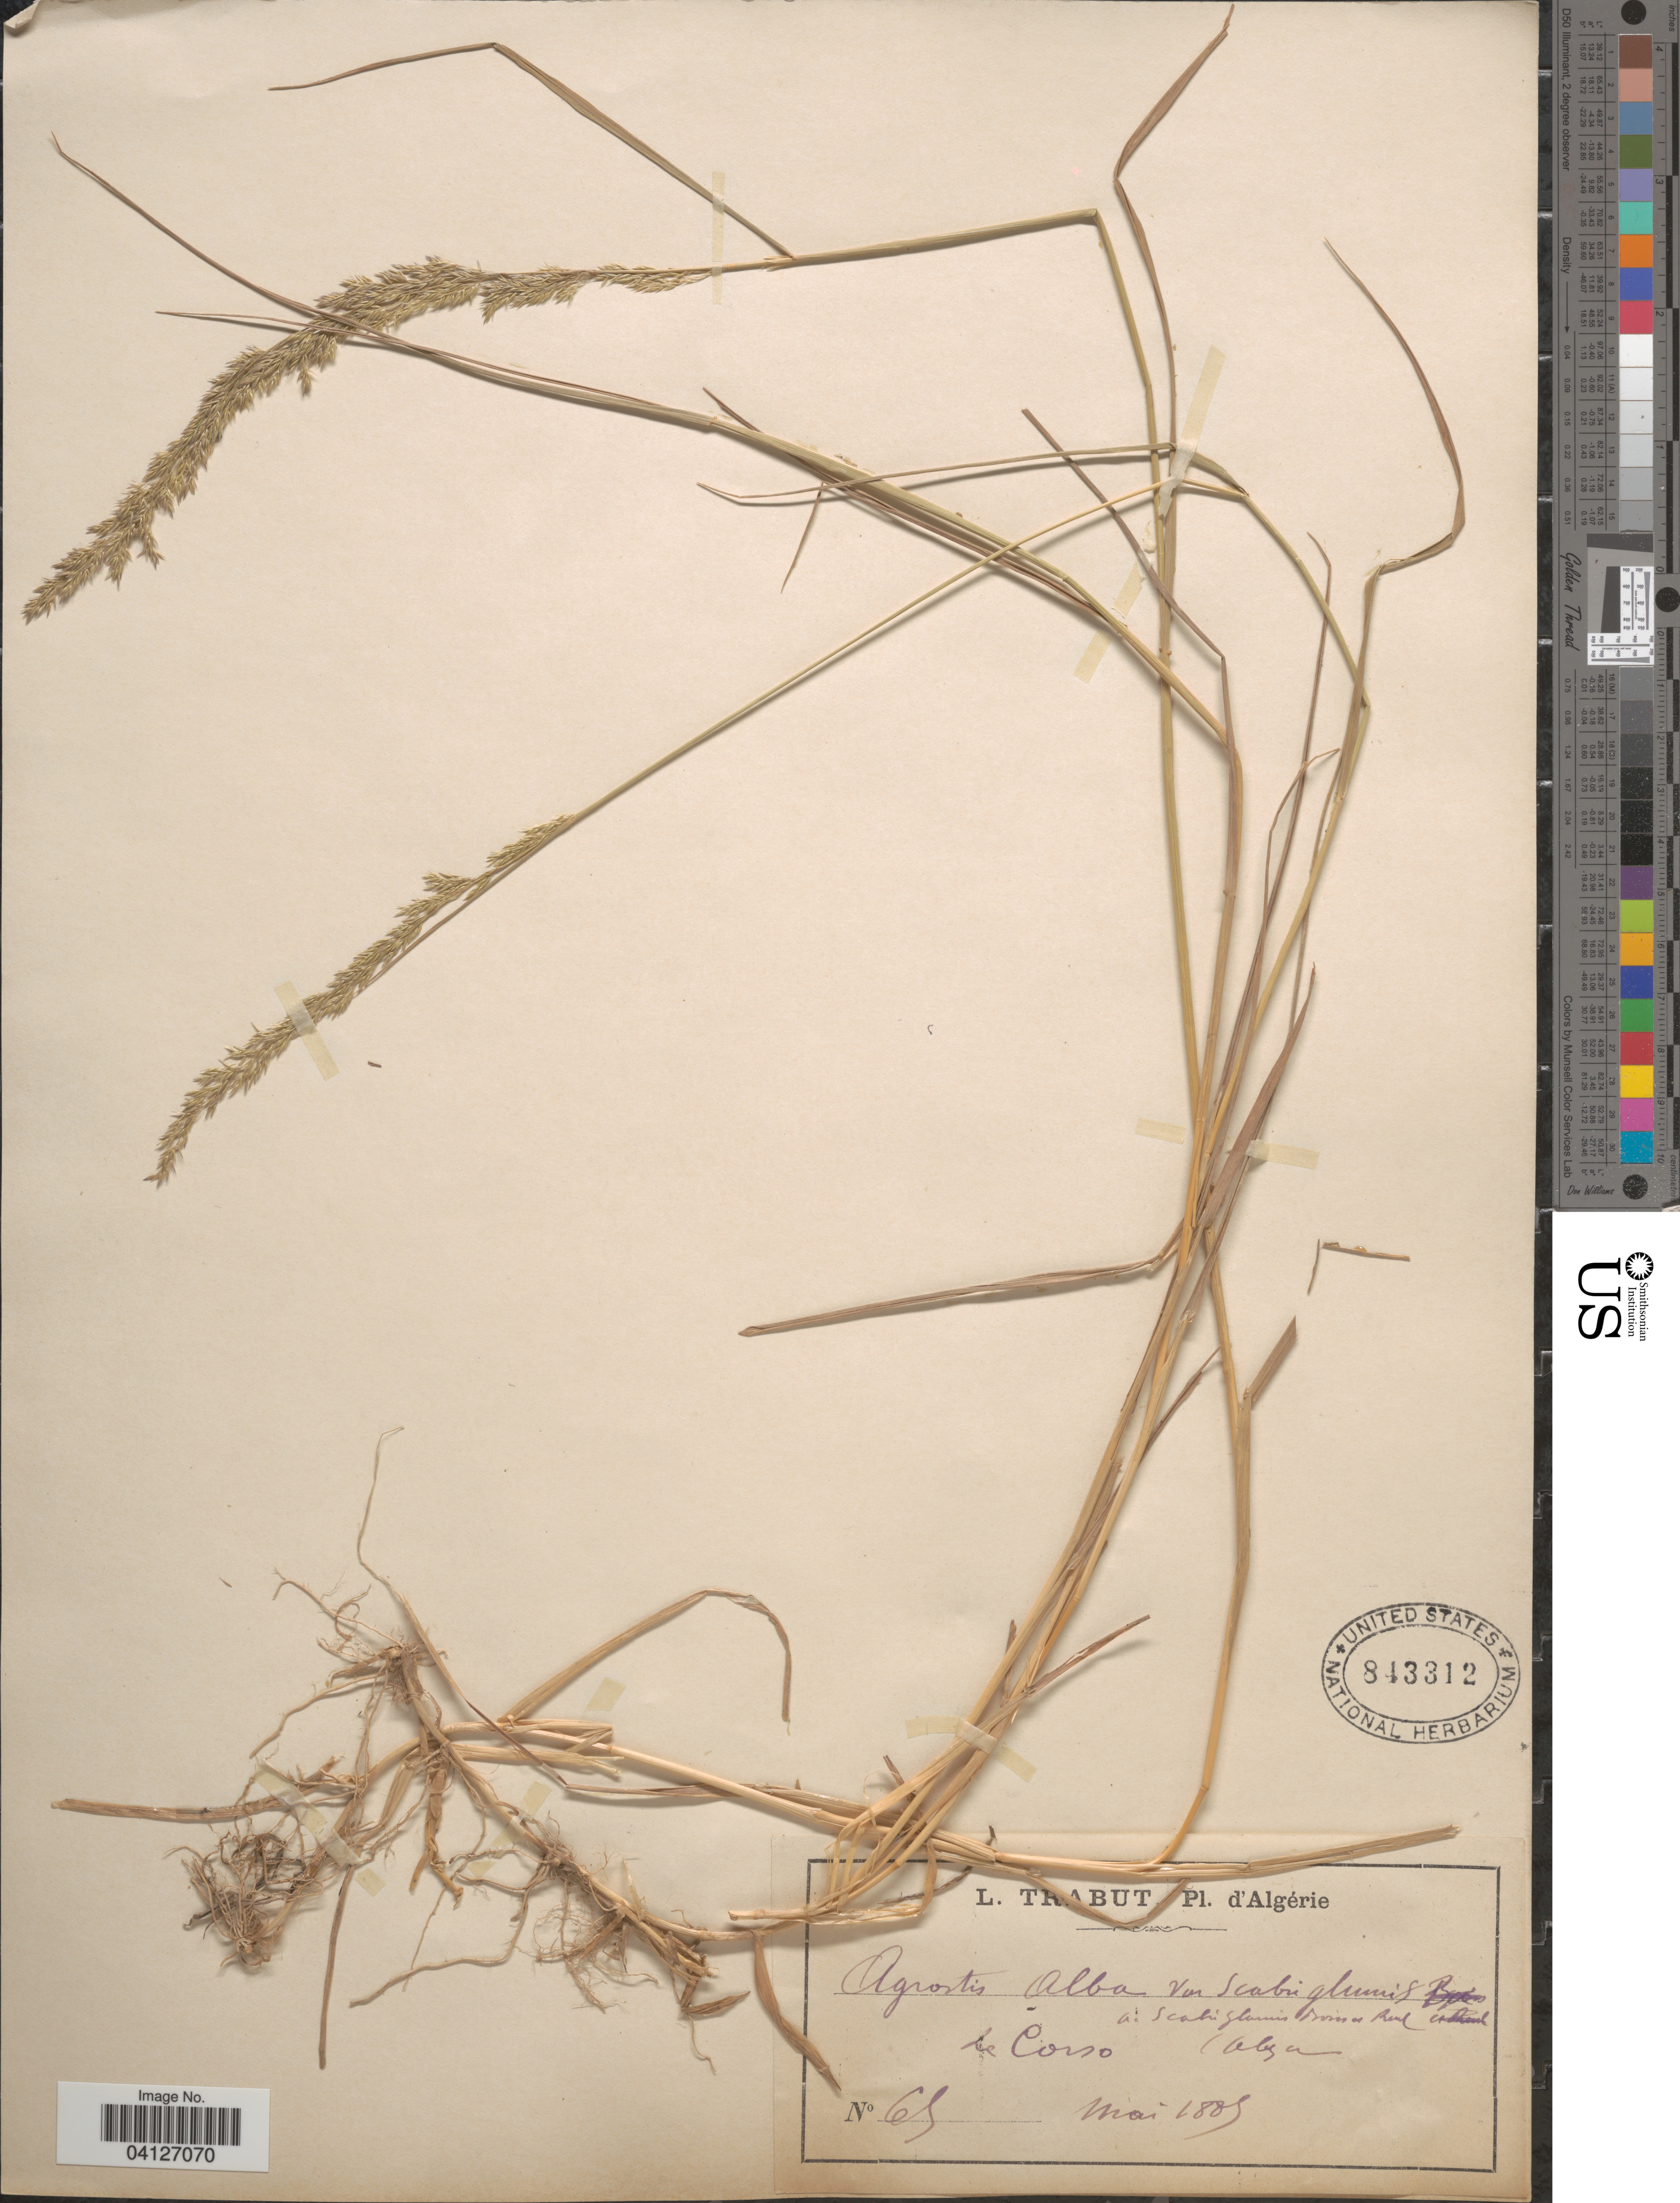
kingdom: Plantae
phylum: Tracheophyta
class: Liliopsida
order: Poales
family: Poaceae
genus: Agrostis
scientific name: Agrostis alba var. scabriglumis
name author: (Boiss. & Reut.) Boiss.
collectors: L. Trabut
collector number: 65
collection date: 1805-05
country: Algeria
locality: Algérie. Le Corso.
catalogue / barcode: US 843312